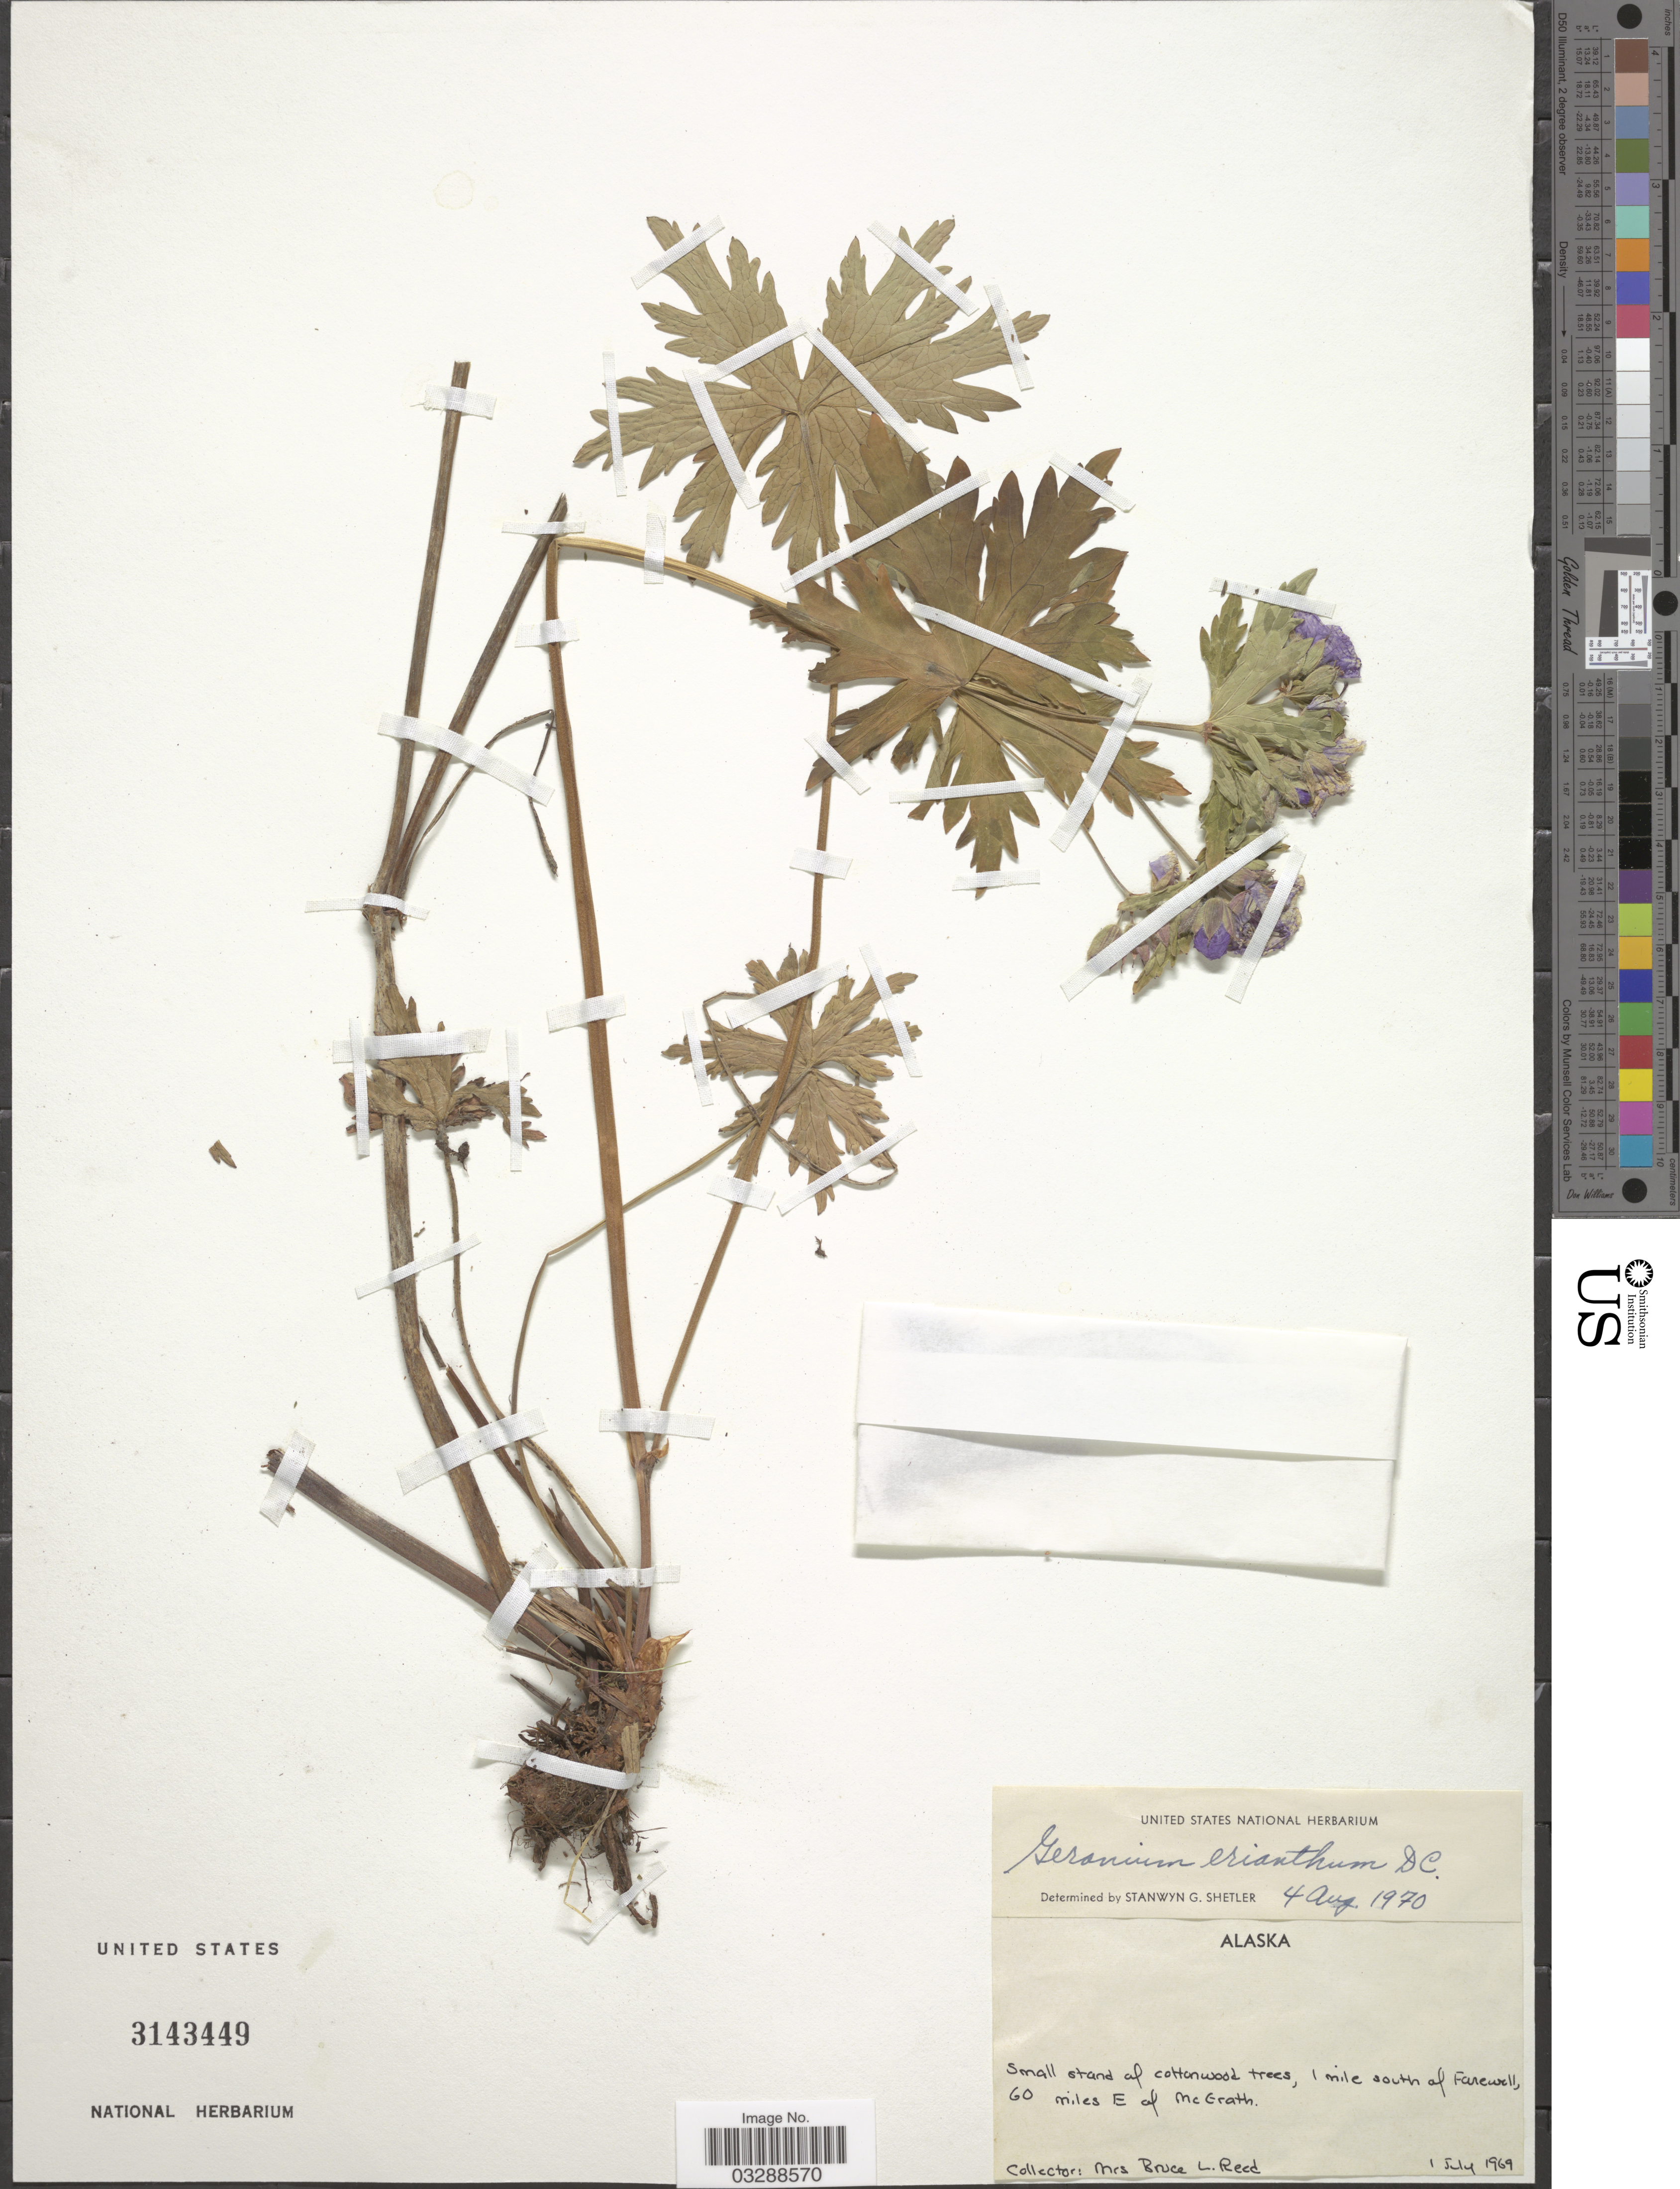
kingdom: Plantae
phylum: Tracheophyta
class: Magnoliopsida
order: Geraniales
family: Geraniaceae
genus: Geranium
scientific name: Geranium erianthum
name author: DC.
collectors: B. Reed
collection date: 1969-07-01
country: United States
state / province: Alaska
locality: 1 mile south of Farewell, 60 miles E of McGrath.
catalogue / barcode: US 3143449